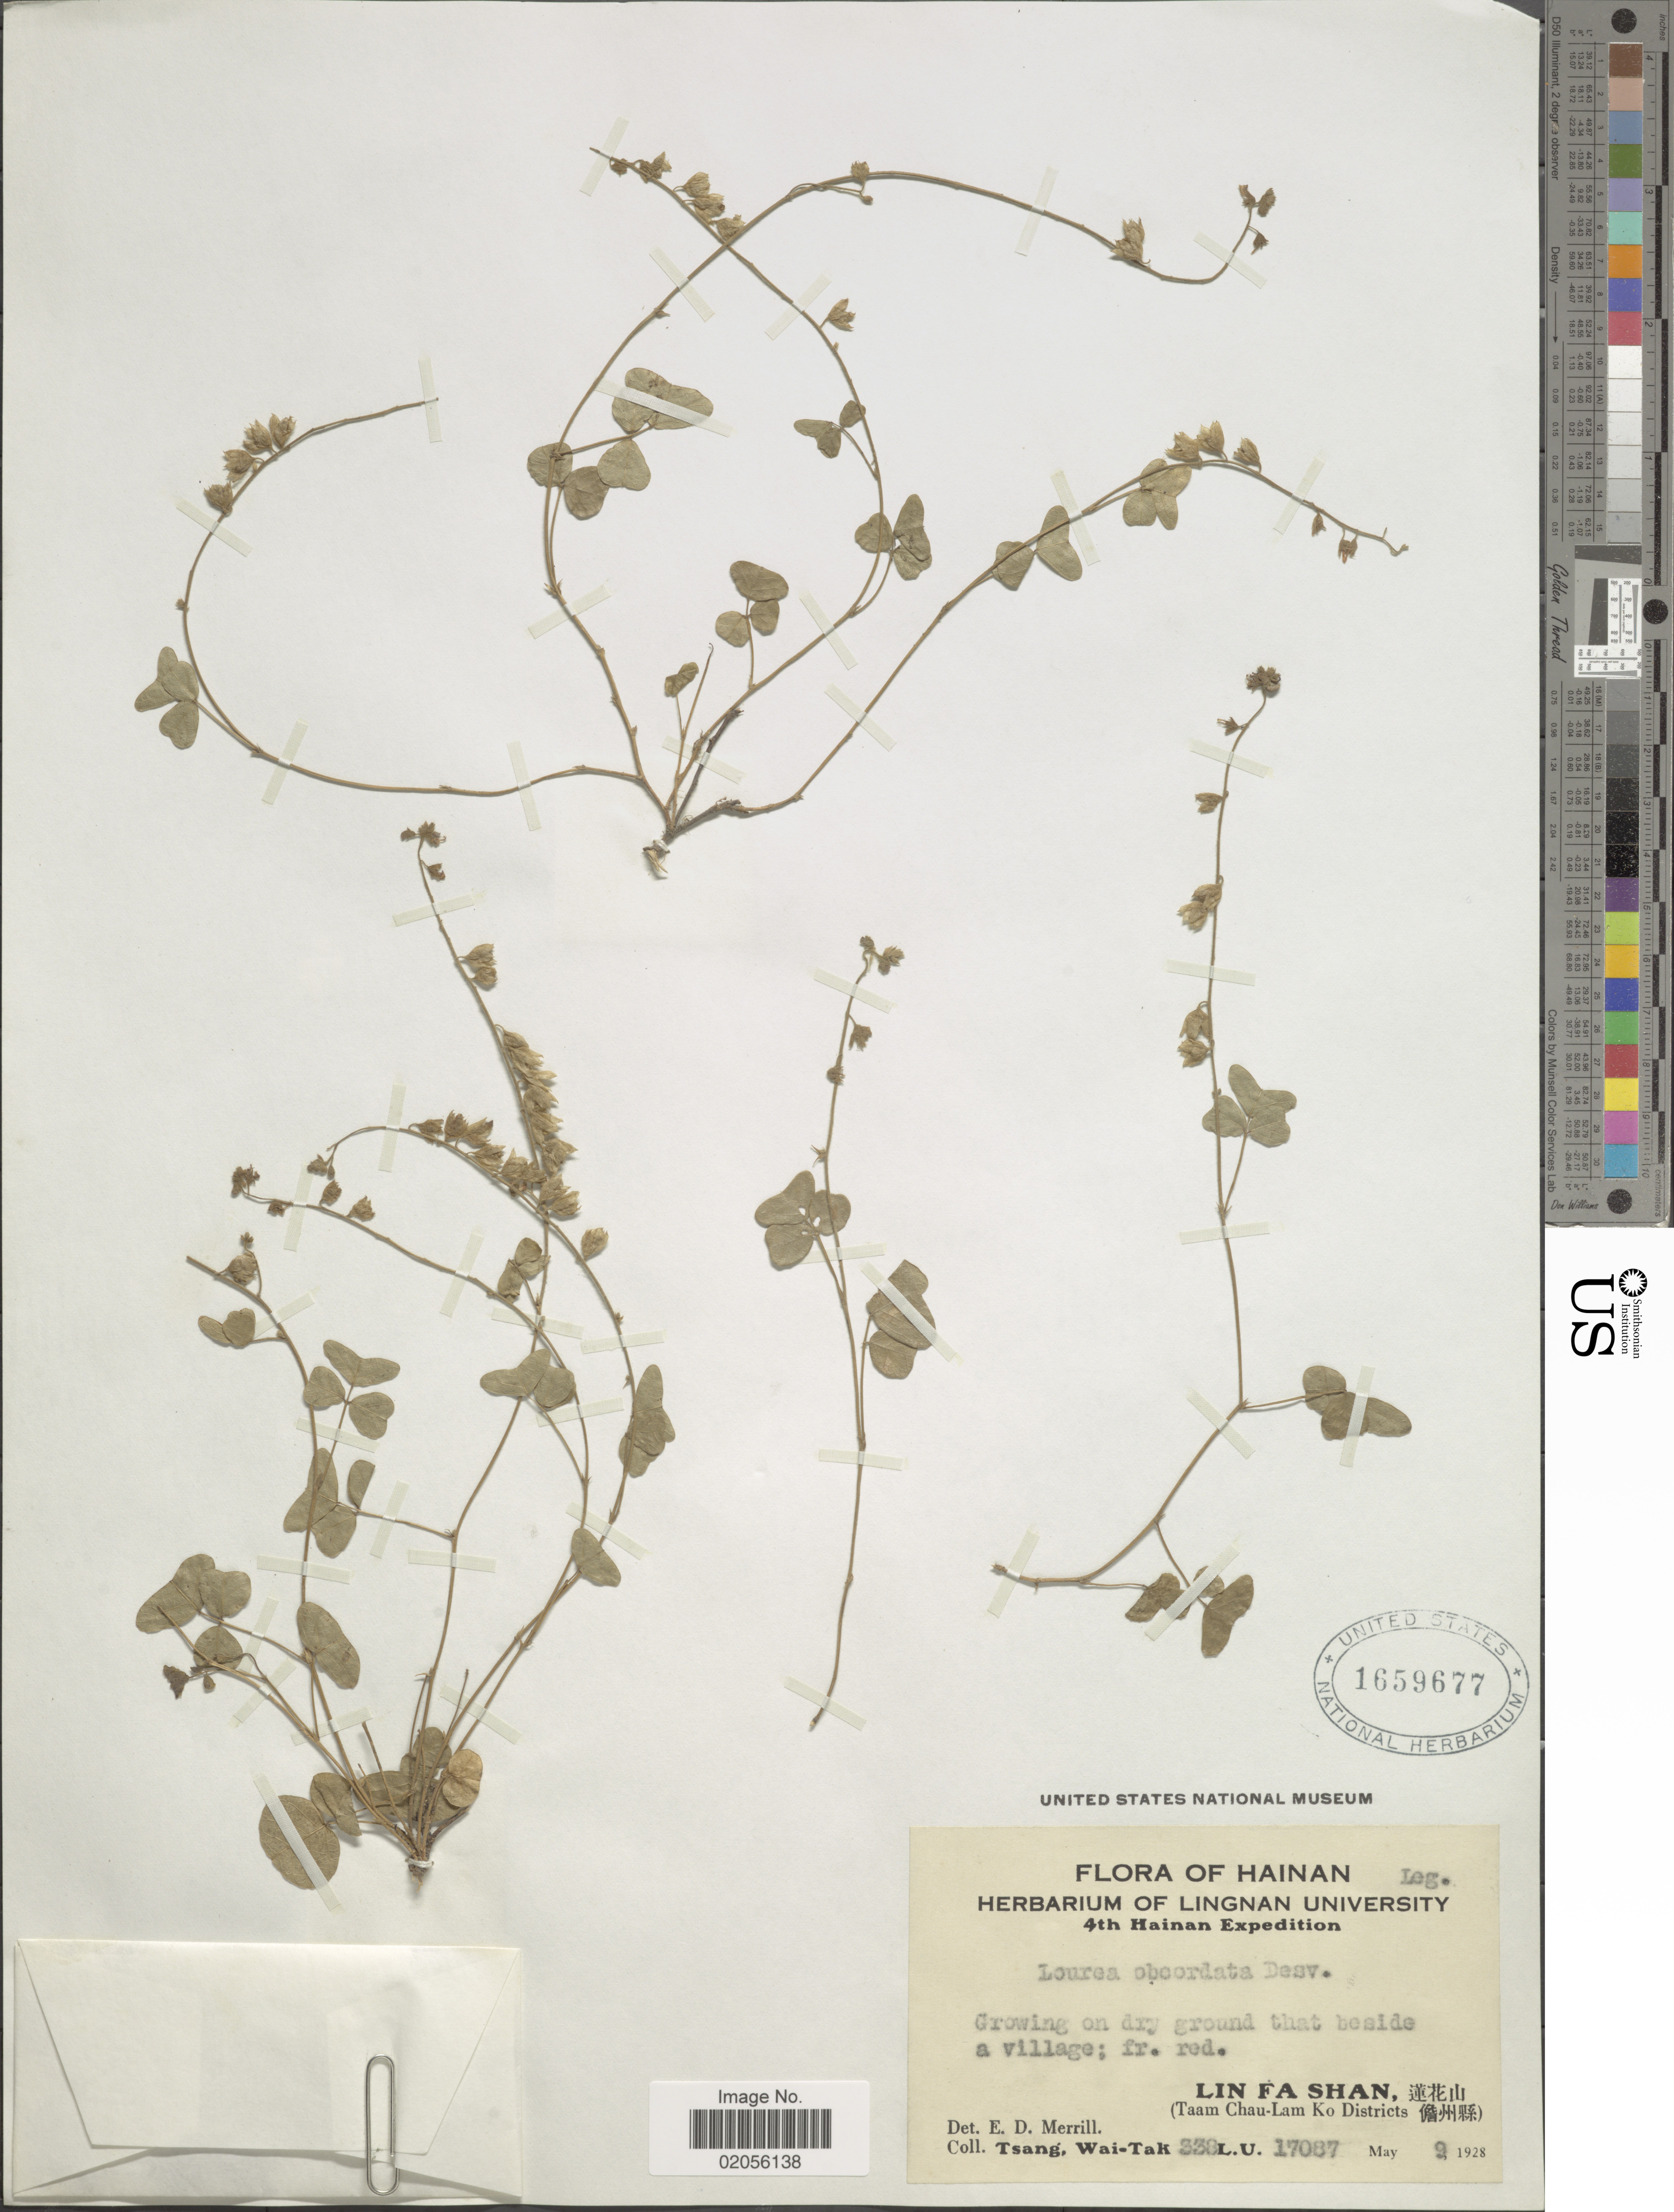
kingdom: Plantae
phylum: Tracheophyta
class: Magnoliopsida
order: Fabales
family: Fabaceae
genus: Lourea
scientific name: Lourea obcordata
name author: (Poir.) Desv.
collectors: W. T. Tsang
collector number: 338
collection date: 1928-05-09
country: China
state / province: Hainan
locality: Lin Fa Shan (Taam Chau-Lam Ko Districts)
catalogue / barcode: US 1659677